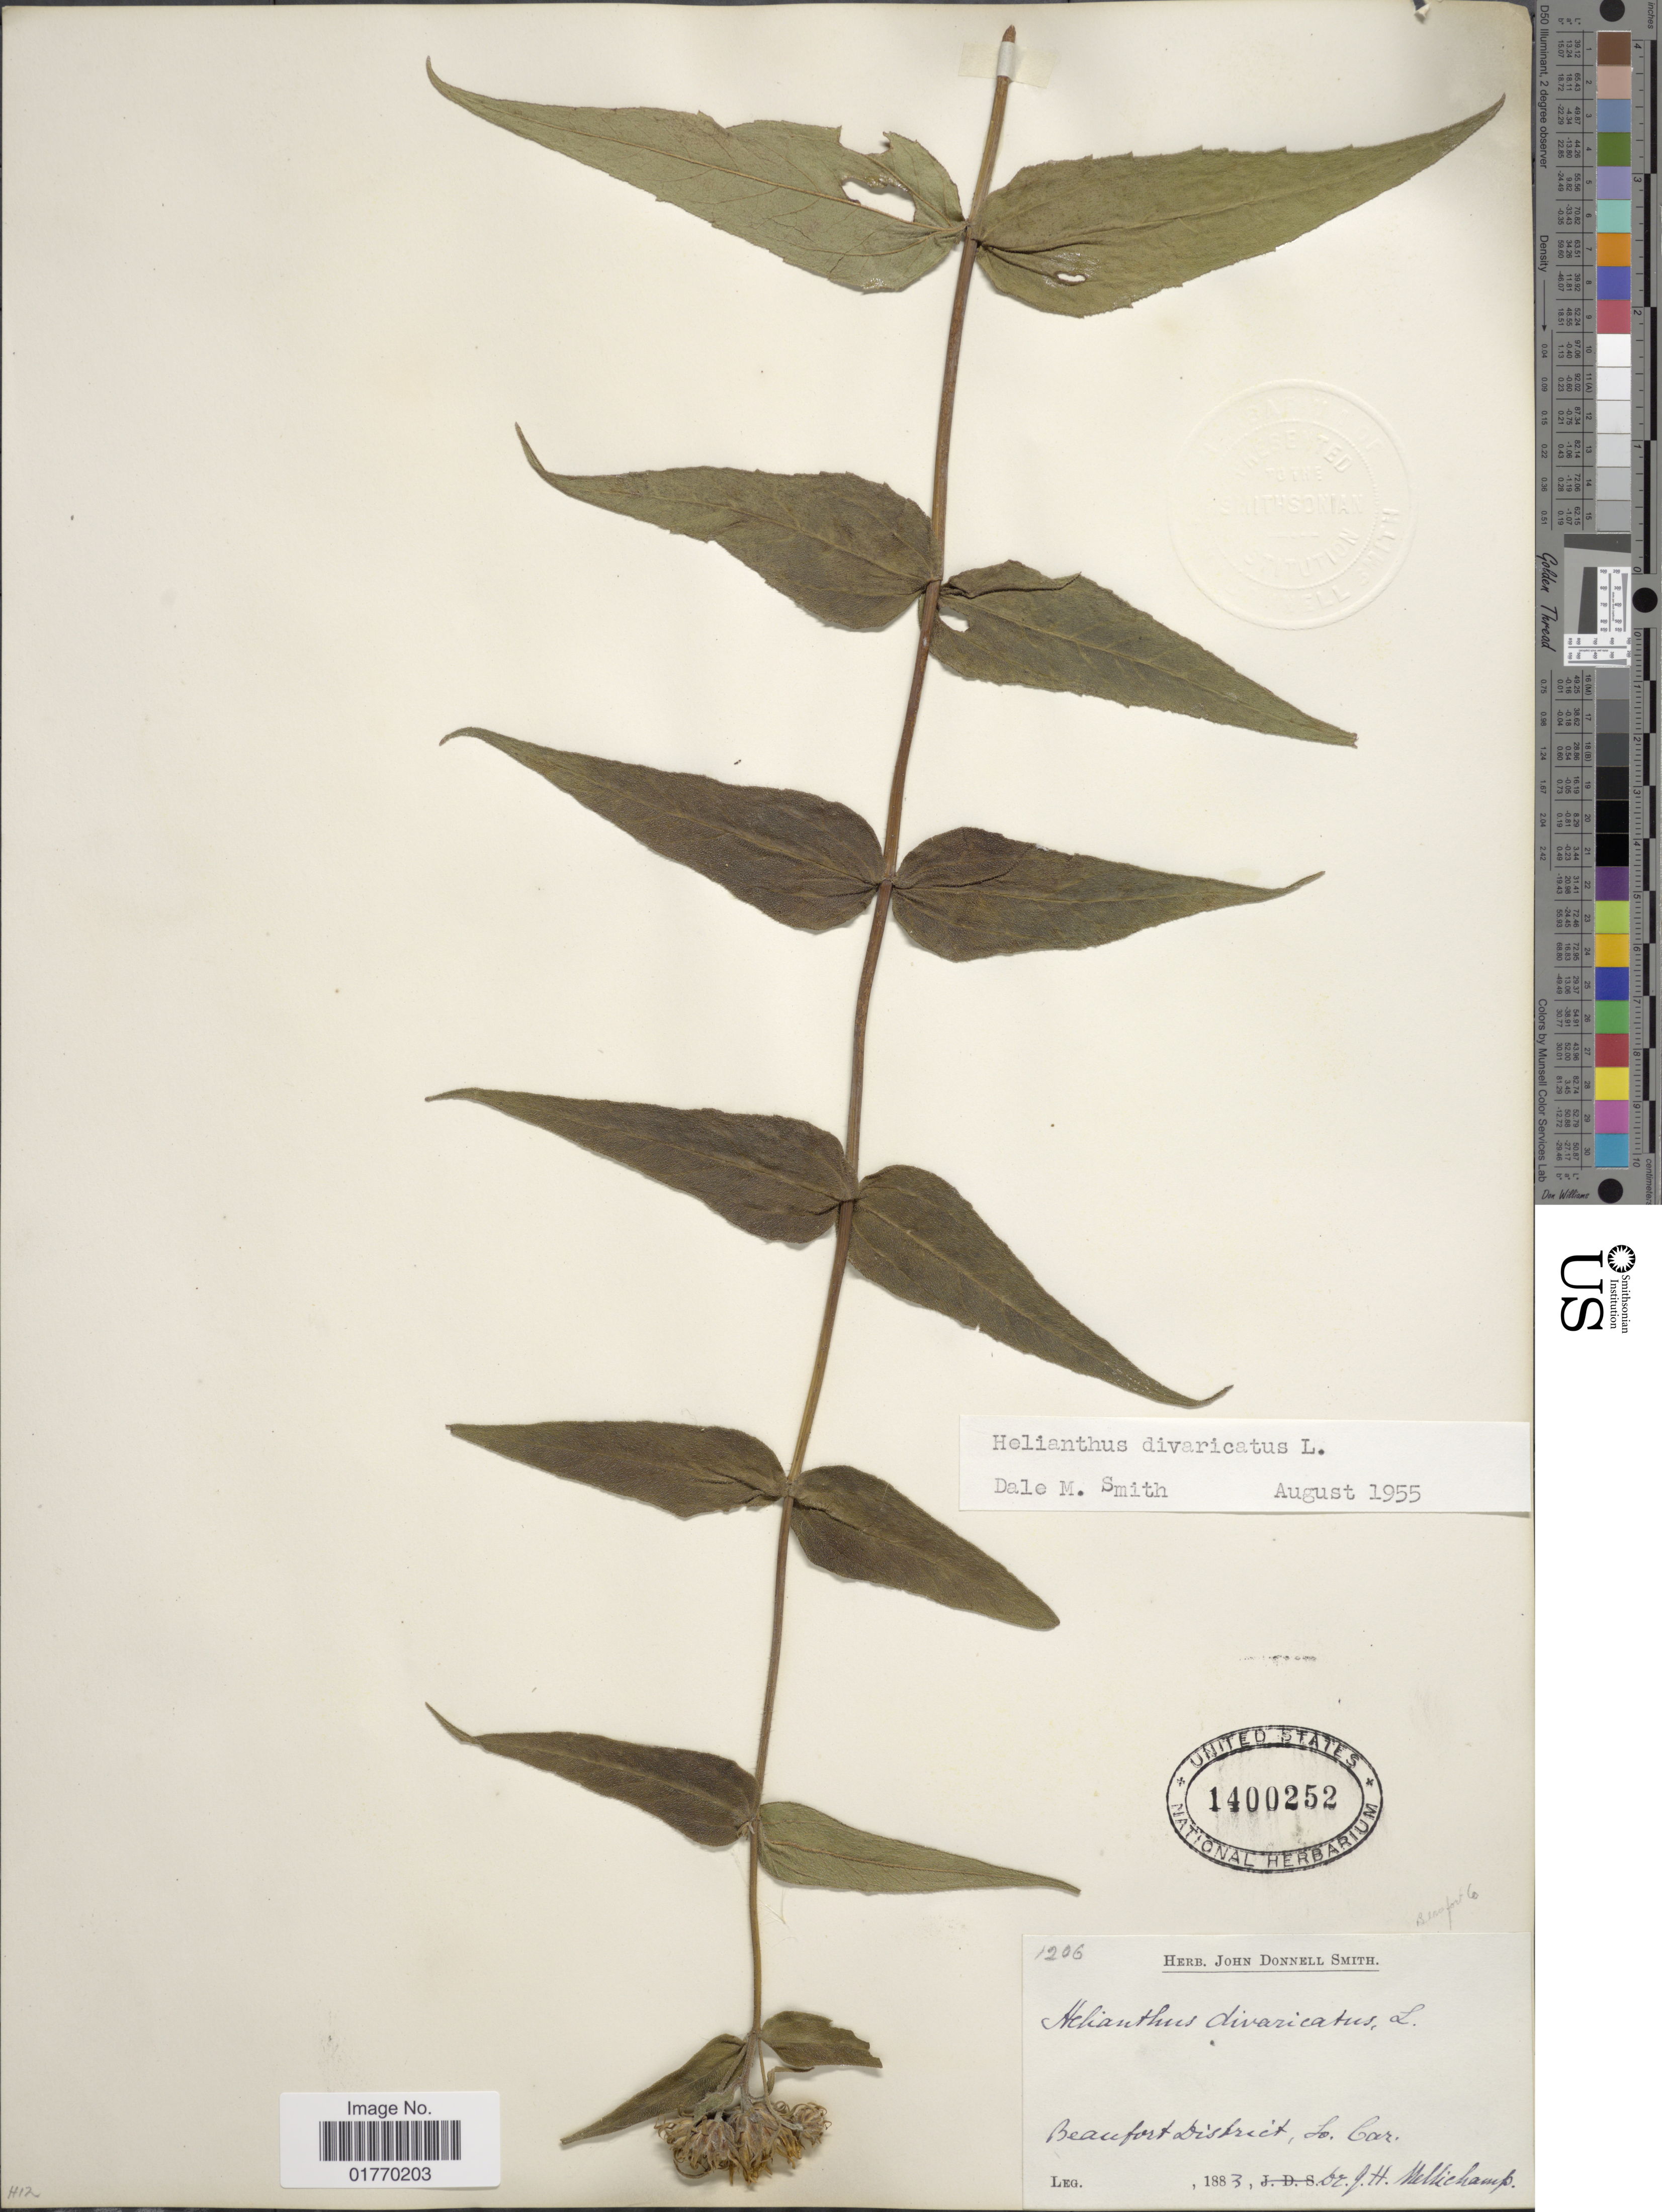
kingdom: Plantae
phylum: Tracheophyta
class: Magnoliopsida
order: Asterales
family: Asteraceae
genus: Helianthus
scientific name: Helianthus divaricatus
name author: L.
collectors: J. H. Mellichamp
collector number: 1206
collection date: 1883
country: United States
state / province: South Carolina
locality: Beaufort District, So. Car.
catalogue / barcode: US 1400252